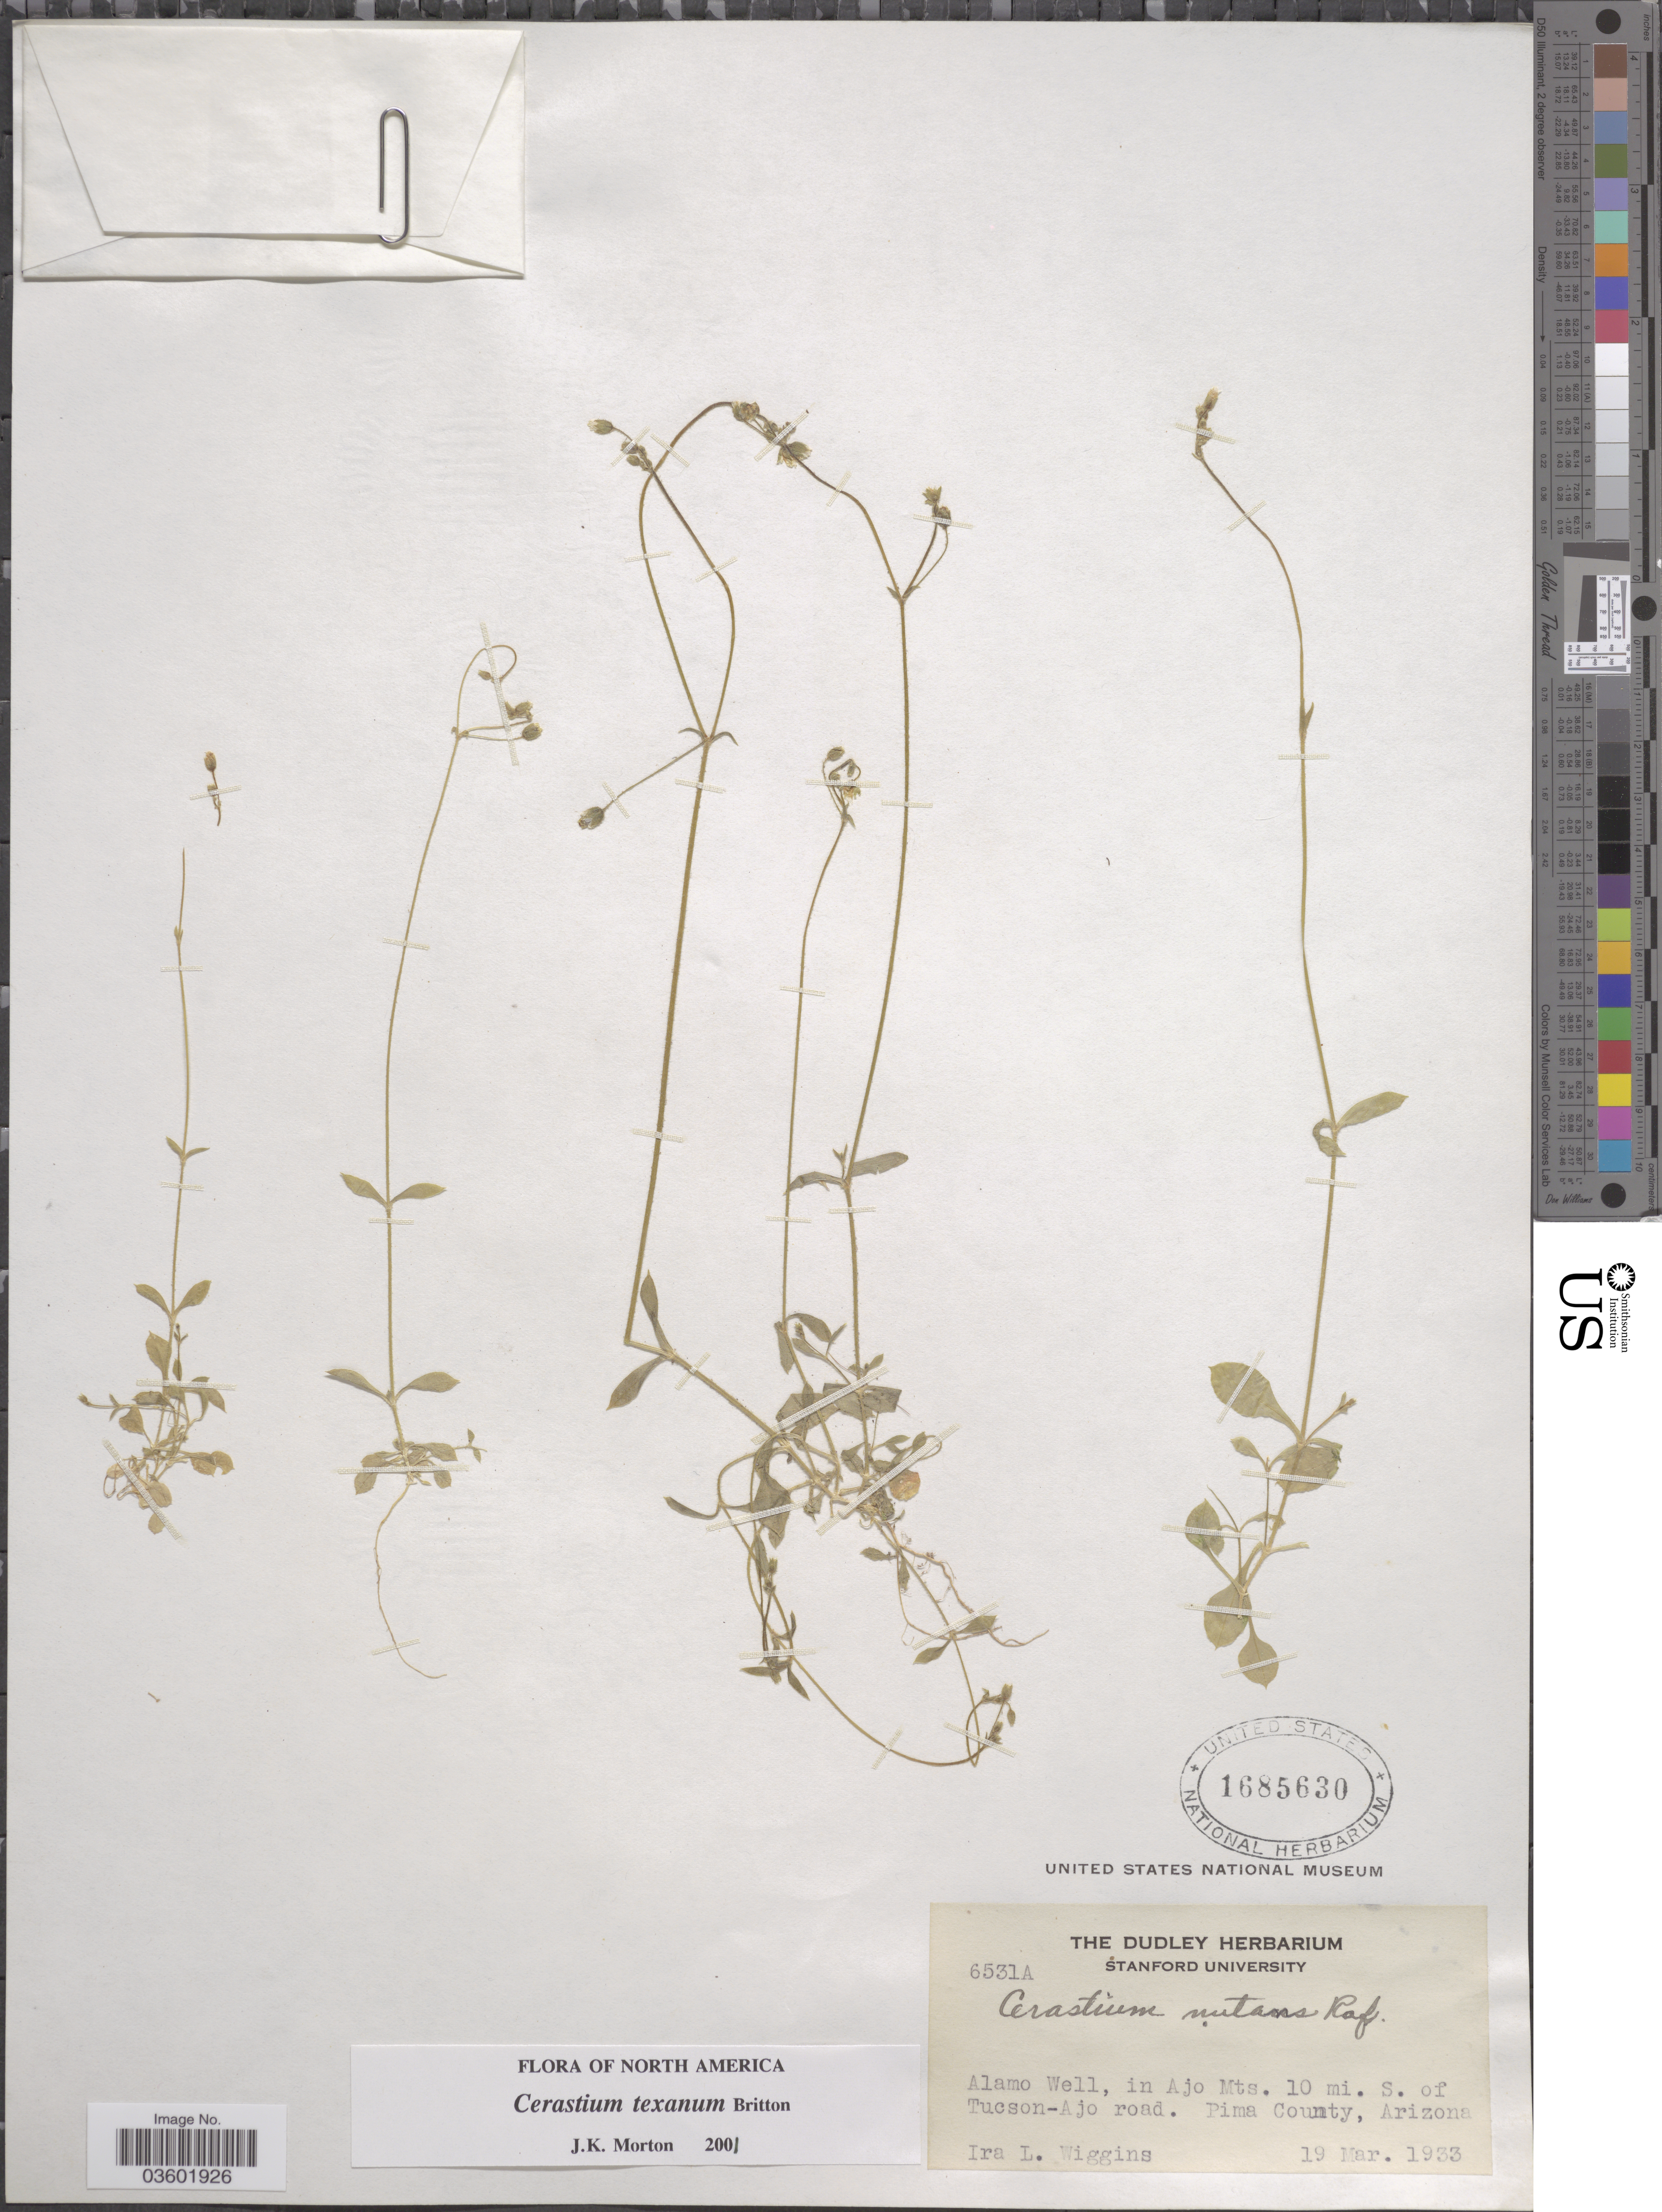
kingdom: Plantae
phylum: Tracheophyta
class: Magnoliopsida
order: Caryophyllales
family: Caryophyllaceae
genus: Cerastium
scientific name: Cerastium texanum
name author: Britton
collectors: I. L. Wiggins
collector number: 6531A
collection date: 1933-03-19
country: United States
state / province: Arizona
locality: Alamo Well, in Ajo mts. 10 mi. S. of Tucson-Ajo road. Pima County.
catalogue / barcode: US 1685630